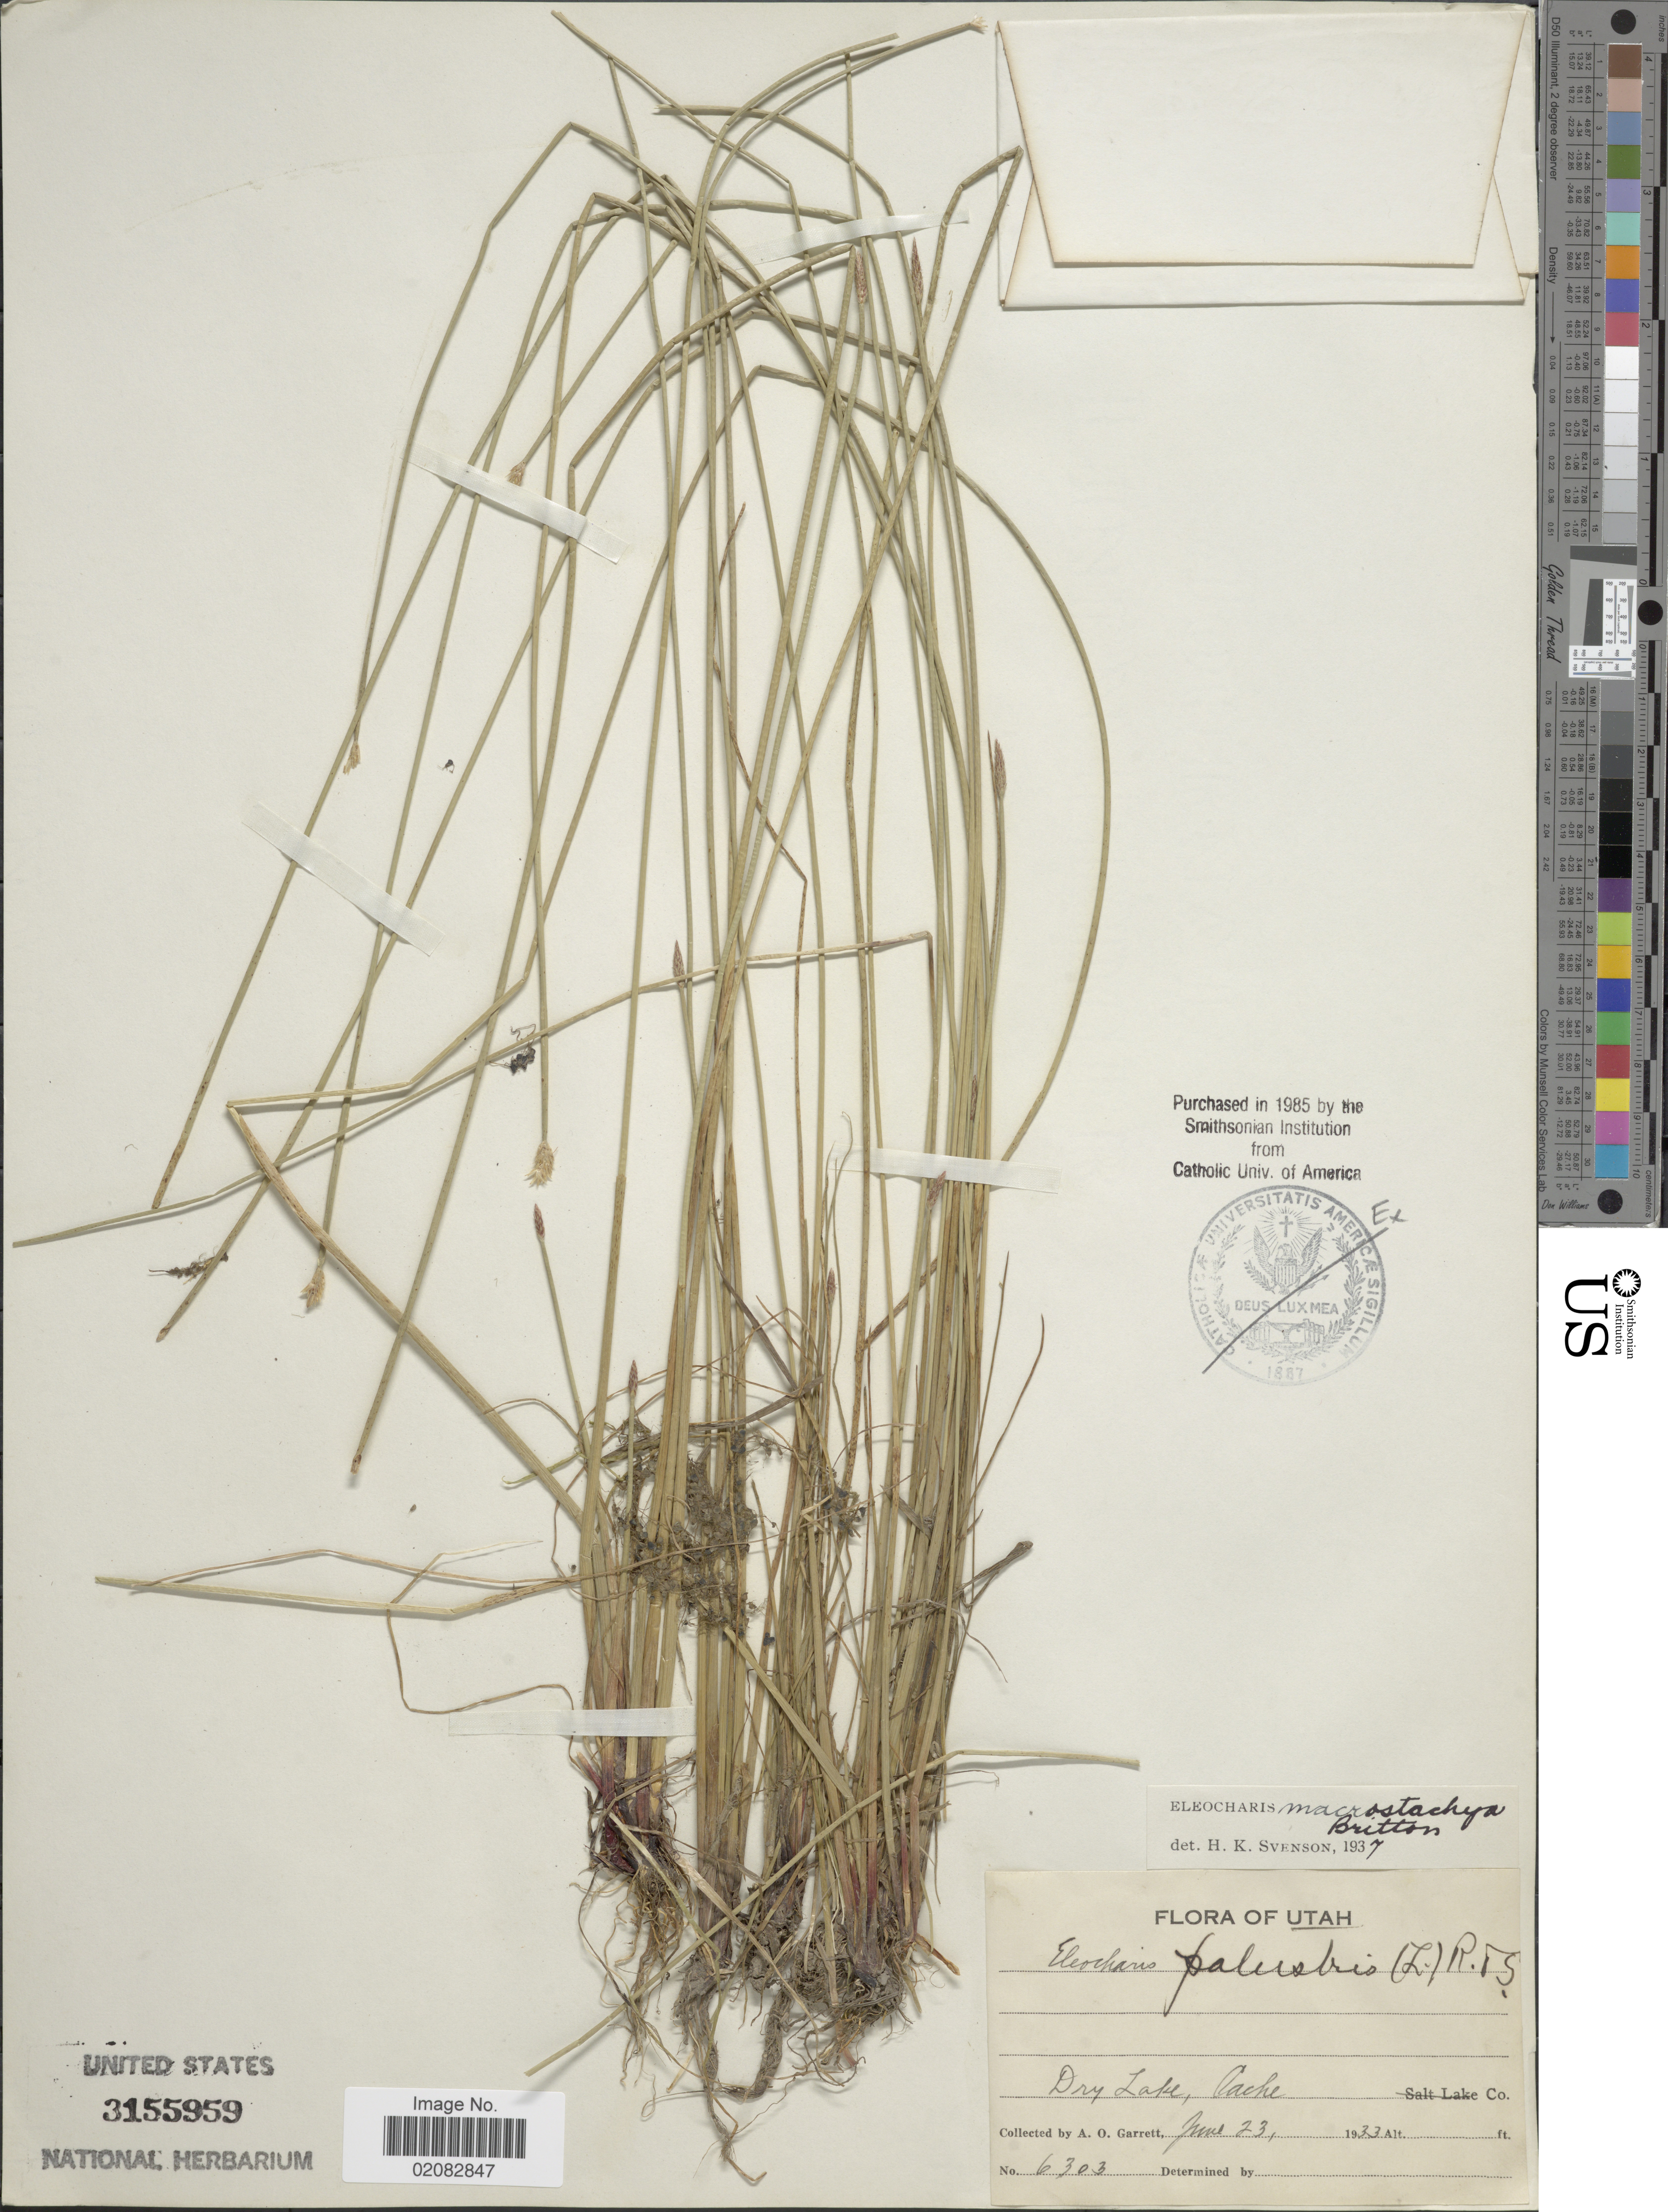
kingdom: Plantae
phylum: Tracheophyta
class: Liliopsida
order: Poales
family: Cyperaceae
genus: Eleocharis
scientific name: Eleocharis macrostachya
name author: Britton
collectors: A. O. Garrett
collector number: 6303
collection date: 1933-06-23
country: United States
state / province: Utah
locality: Dry Lake, Cache Co.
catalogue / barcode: US 3155959